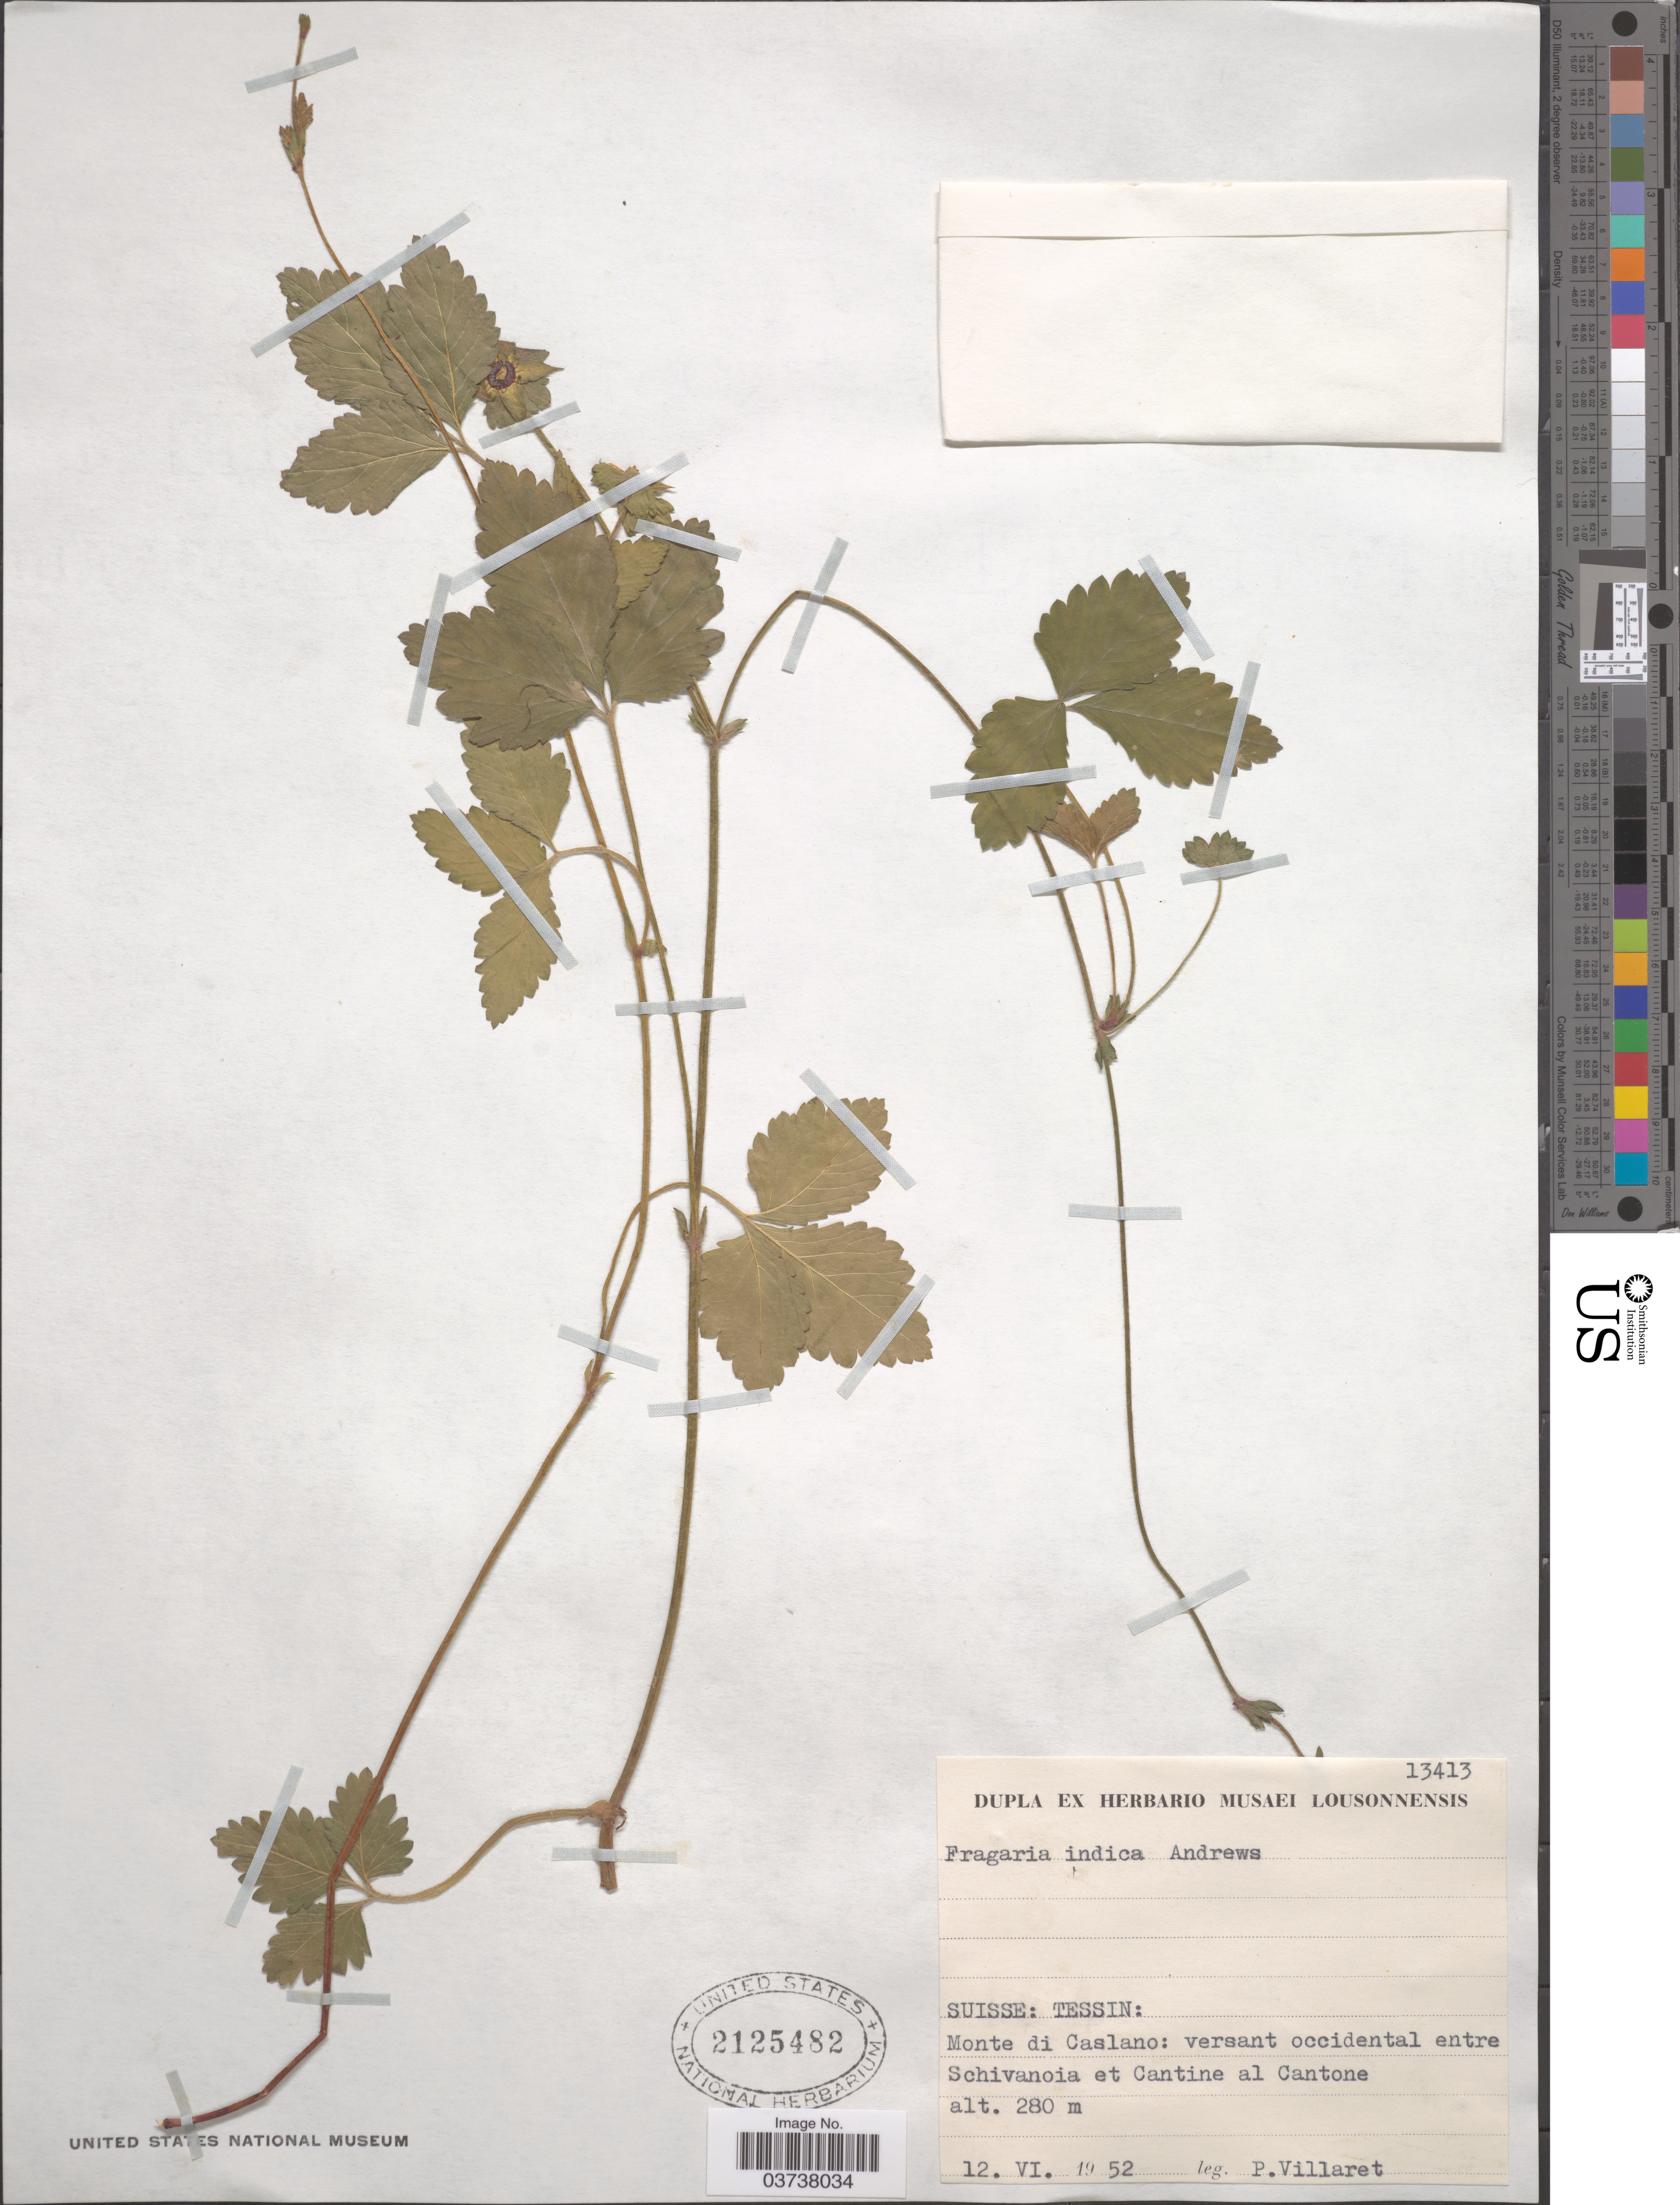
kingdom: Plantae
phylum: Tracheophyta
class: Magnoliopsida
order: Rosales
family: Rosaceae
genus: Fragaria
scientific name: Fragaria indica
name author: Andrews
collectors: P. Villaret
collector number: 13413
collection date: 1952-06-12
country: Switzerland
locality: Suisse: Tessin: Monte di Caslano: versant occidental entre Schivanoia et Cantine al Cantone.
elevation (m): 280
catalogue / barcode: US 2125482